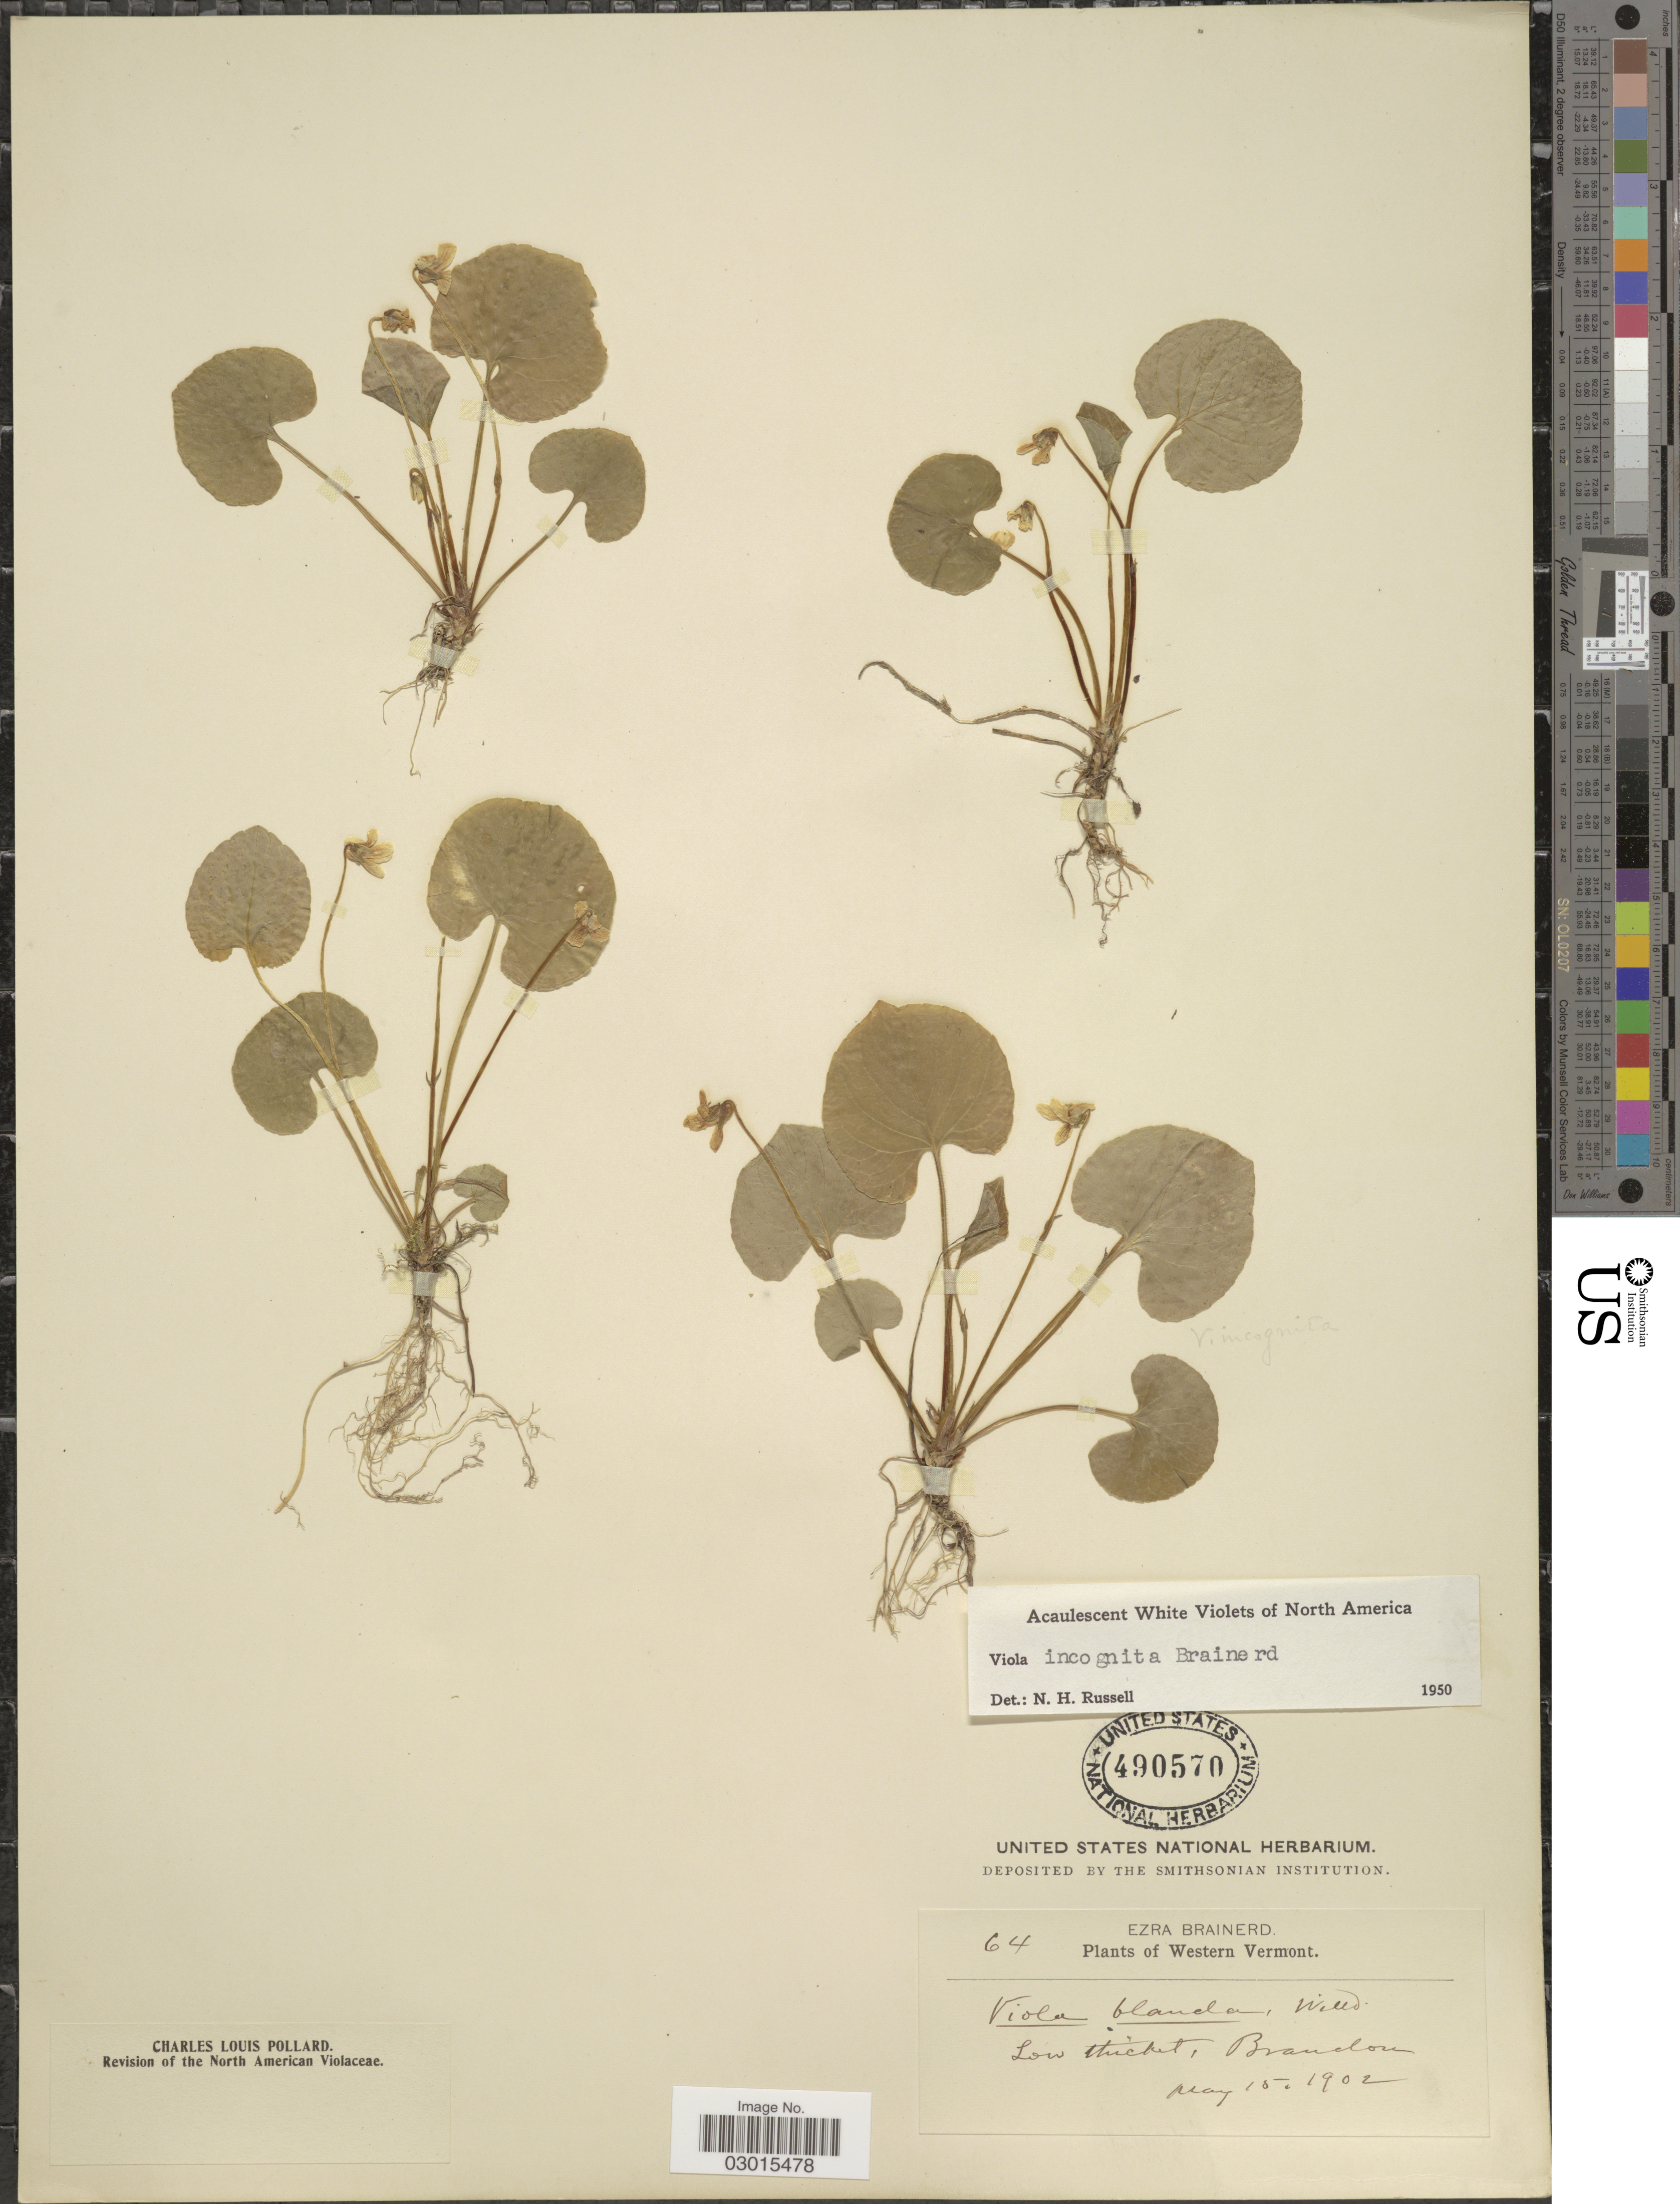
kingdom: Plantae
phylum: Tracheophyta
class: Magnoliopsida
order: Malpighiales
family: Violaceae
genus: Viola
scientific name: Viola incognita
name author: Brainerd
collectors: E. Brainerd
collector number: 64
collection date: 1902-05-15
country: United States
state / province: Vermont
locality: Western Vermont. Brandon.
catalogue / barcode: US 490570